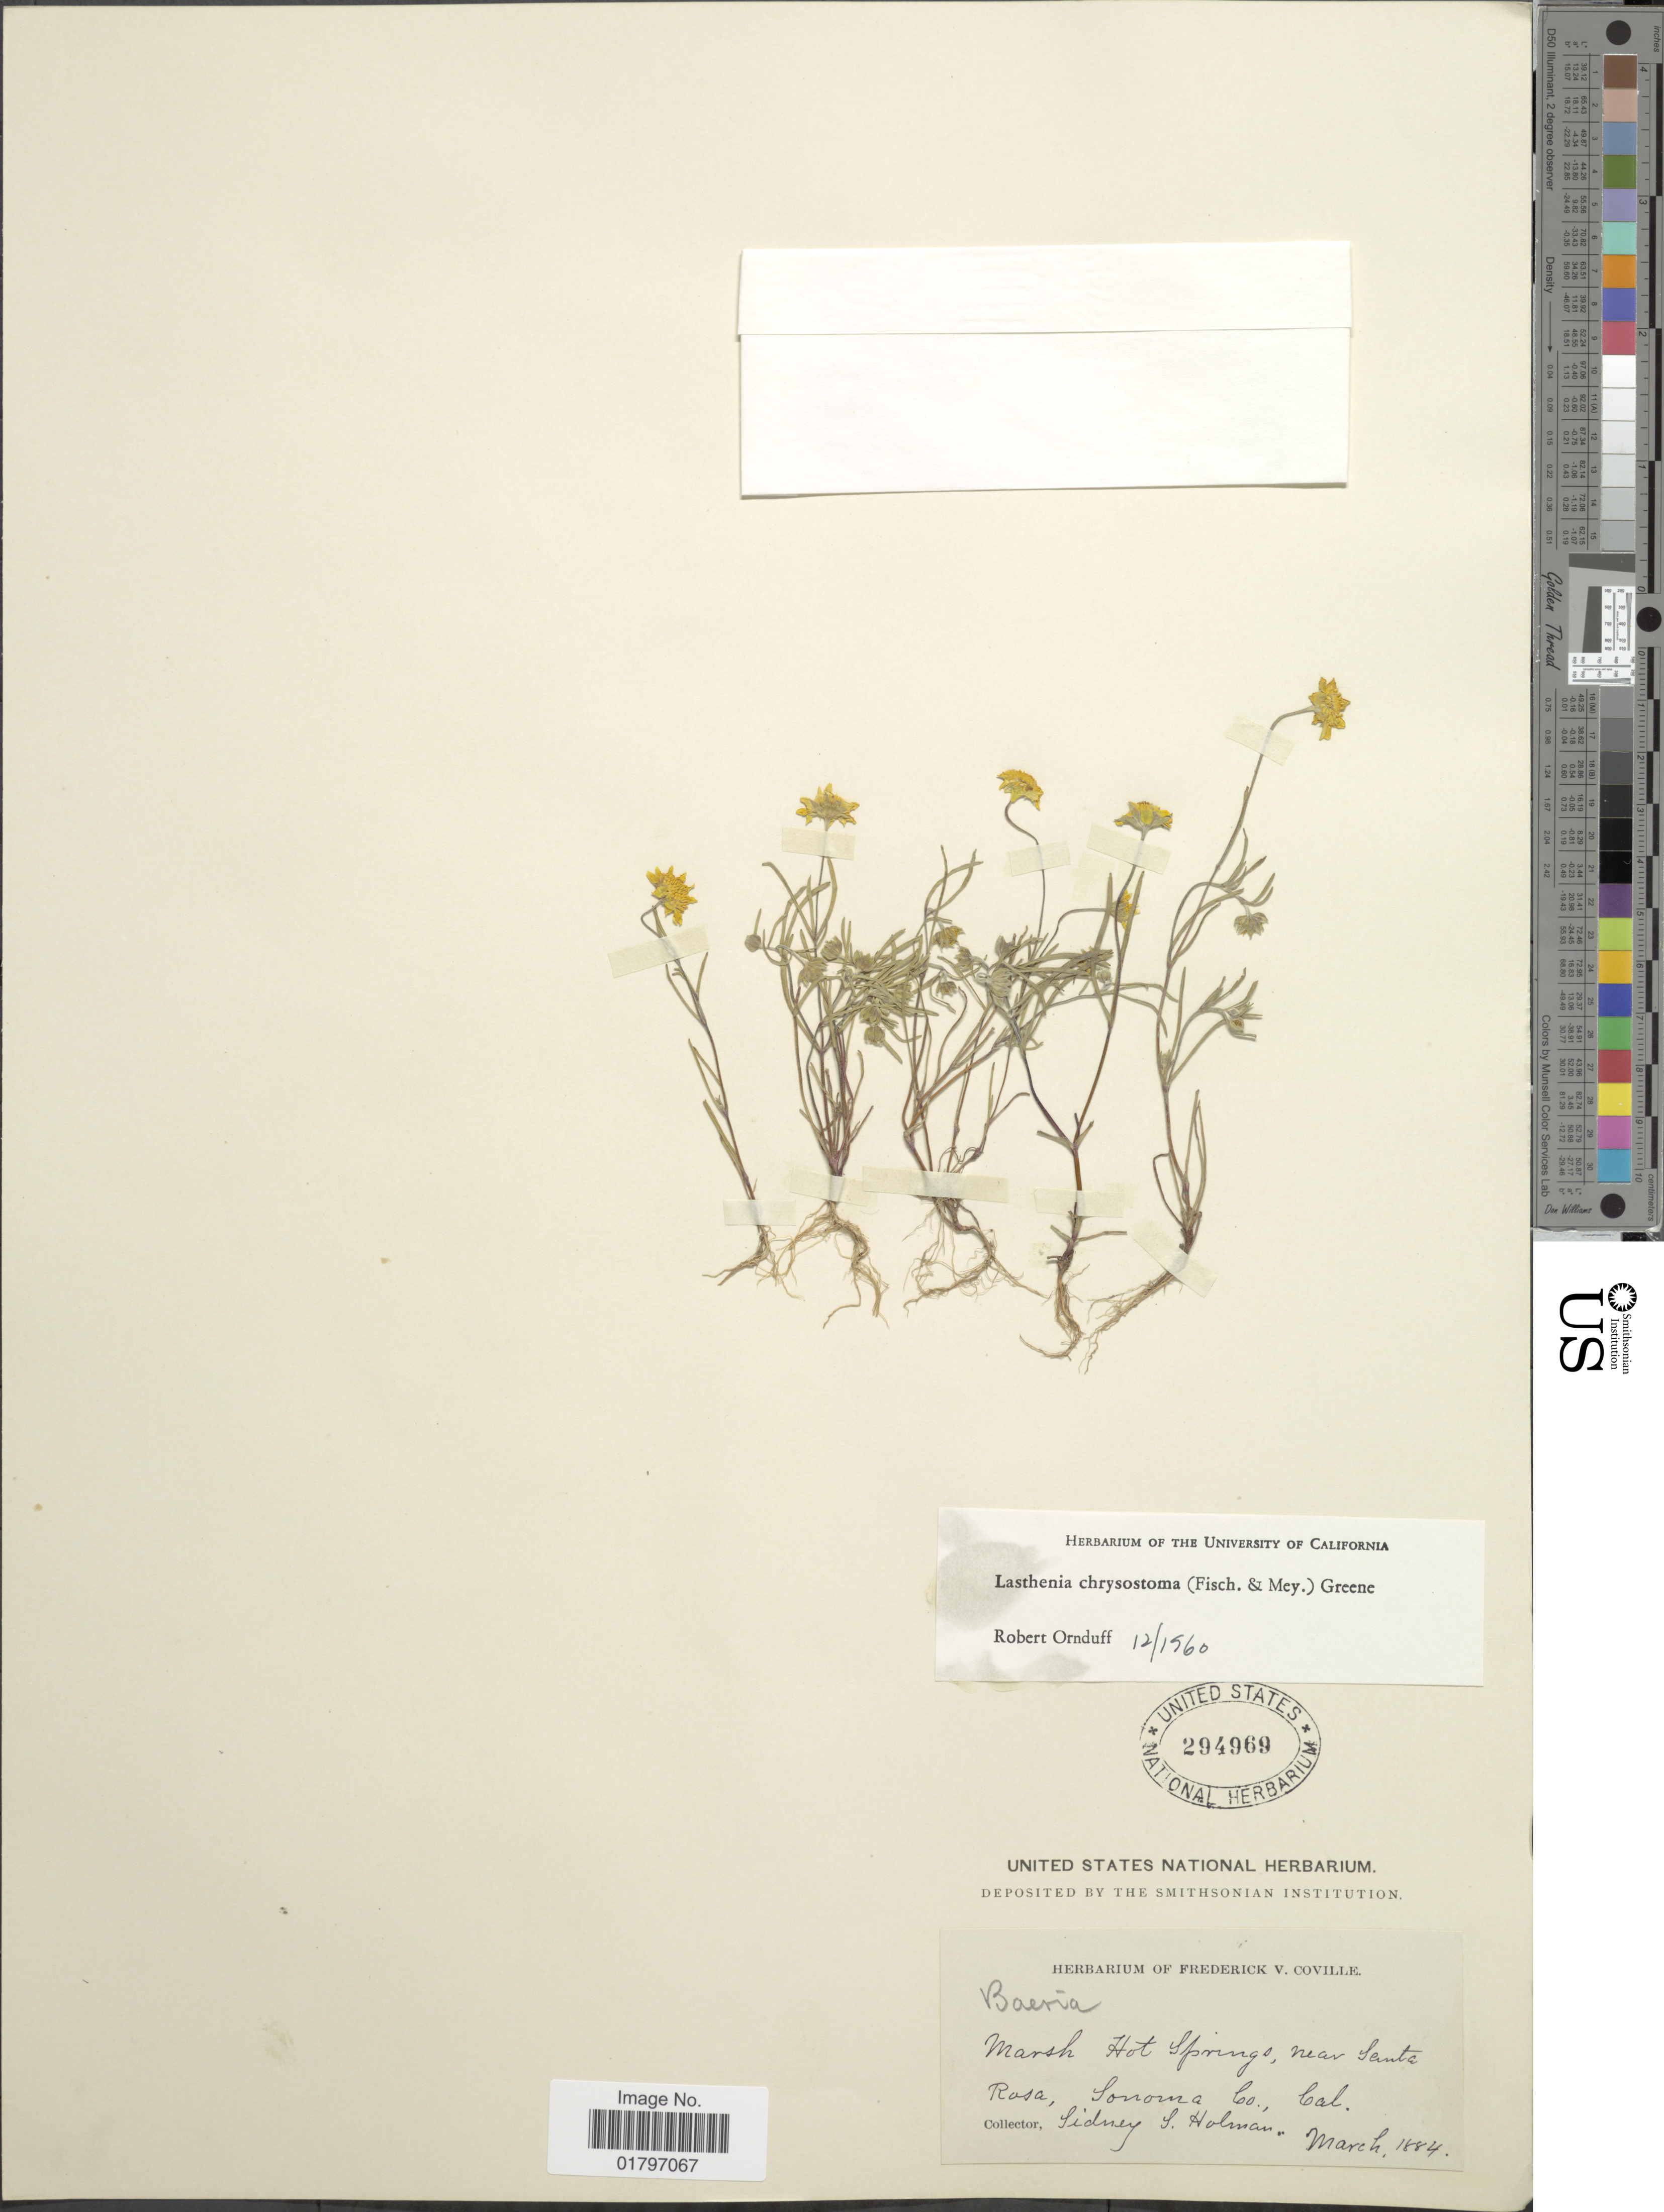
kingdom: Plantae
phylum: Tracheophyta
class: Magnoliopsida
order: Asterales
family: Asteraceae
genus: Lasthenia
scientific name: Lasthenia chrysostoma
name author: (Fisch. & C.A. Mey.) Greene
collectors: Sidney & -. Holman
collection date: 1884-03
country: United States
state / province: California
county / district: Sonoma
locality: Marsh Hot Springs, near Santa Rosa, Sonoma Co., Cal.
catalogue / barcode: US 294969